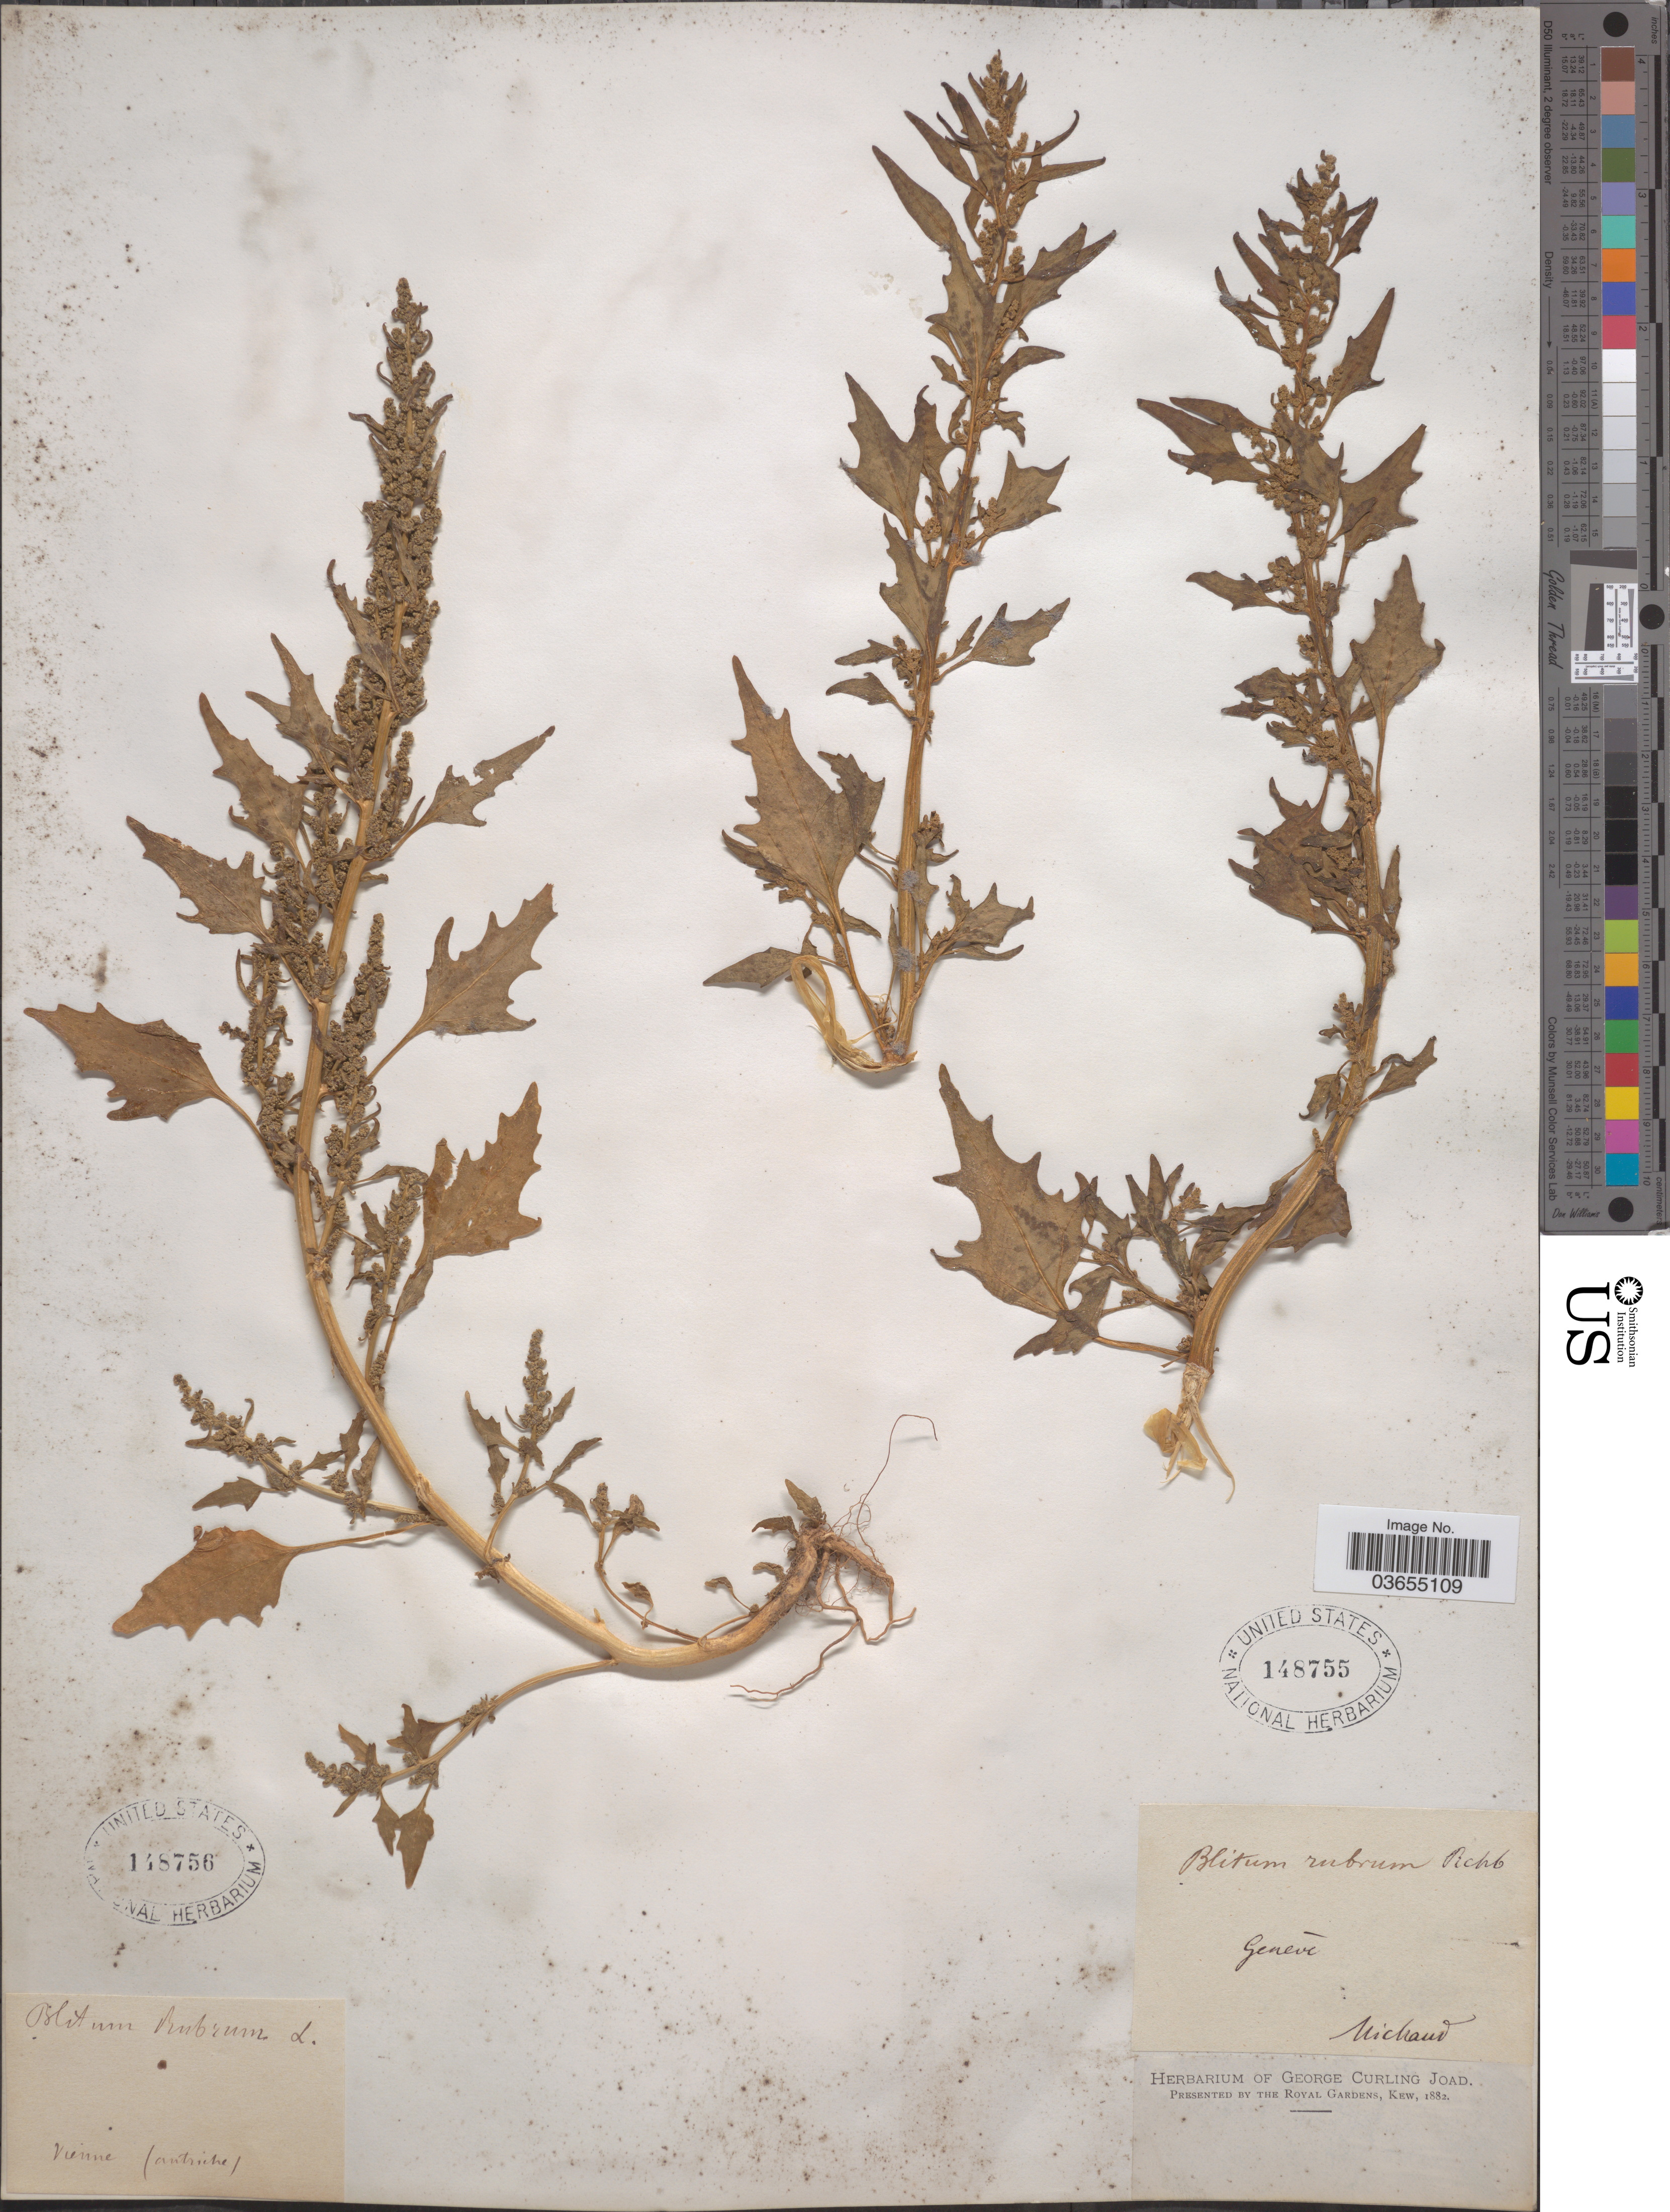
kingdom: Plantae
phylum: Tracheophyta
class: Magnoliopsida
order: Caryophyllales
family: Amaranthaceae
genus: Chenopodium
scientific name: Chenopodium rubrum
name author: L.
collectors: Michaud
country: Switzerland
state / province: Genève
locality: Genéve.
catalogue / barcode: US 148755